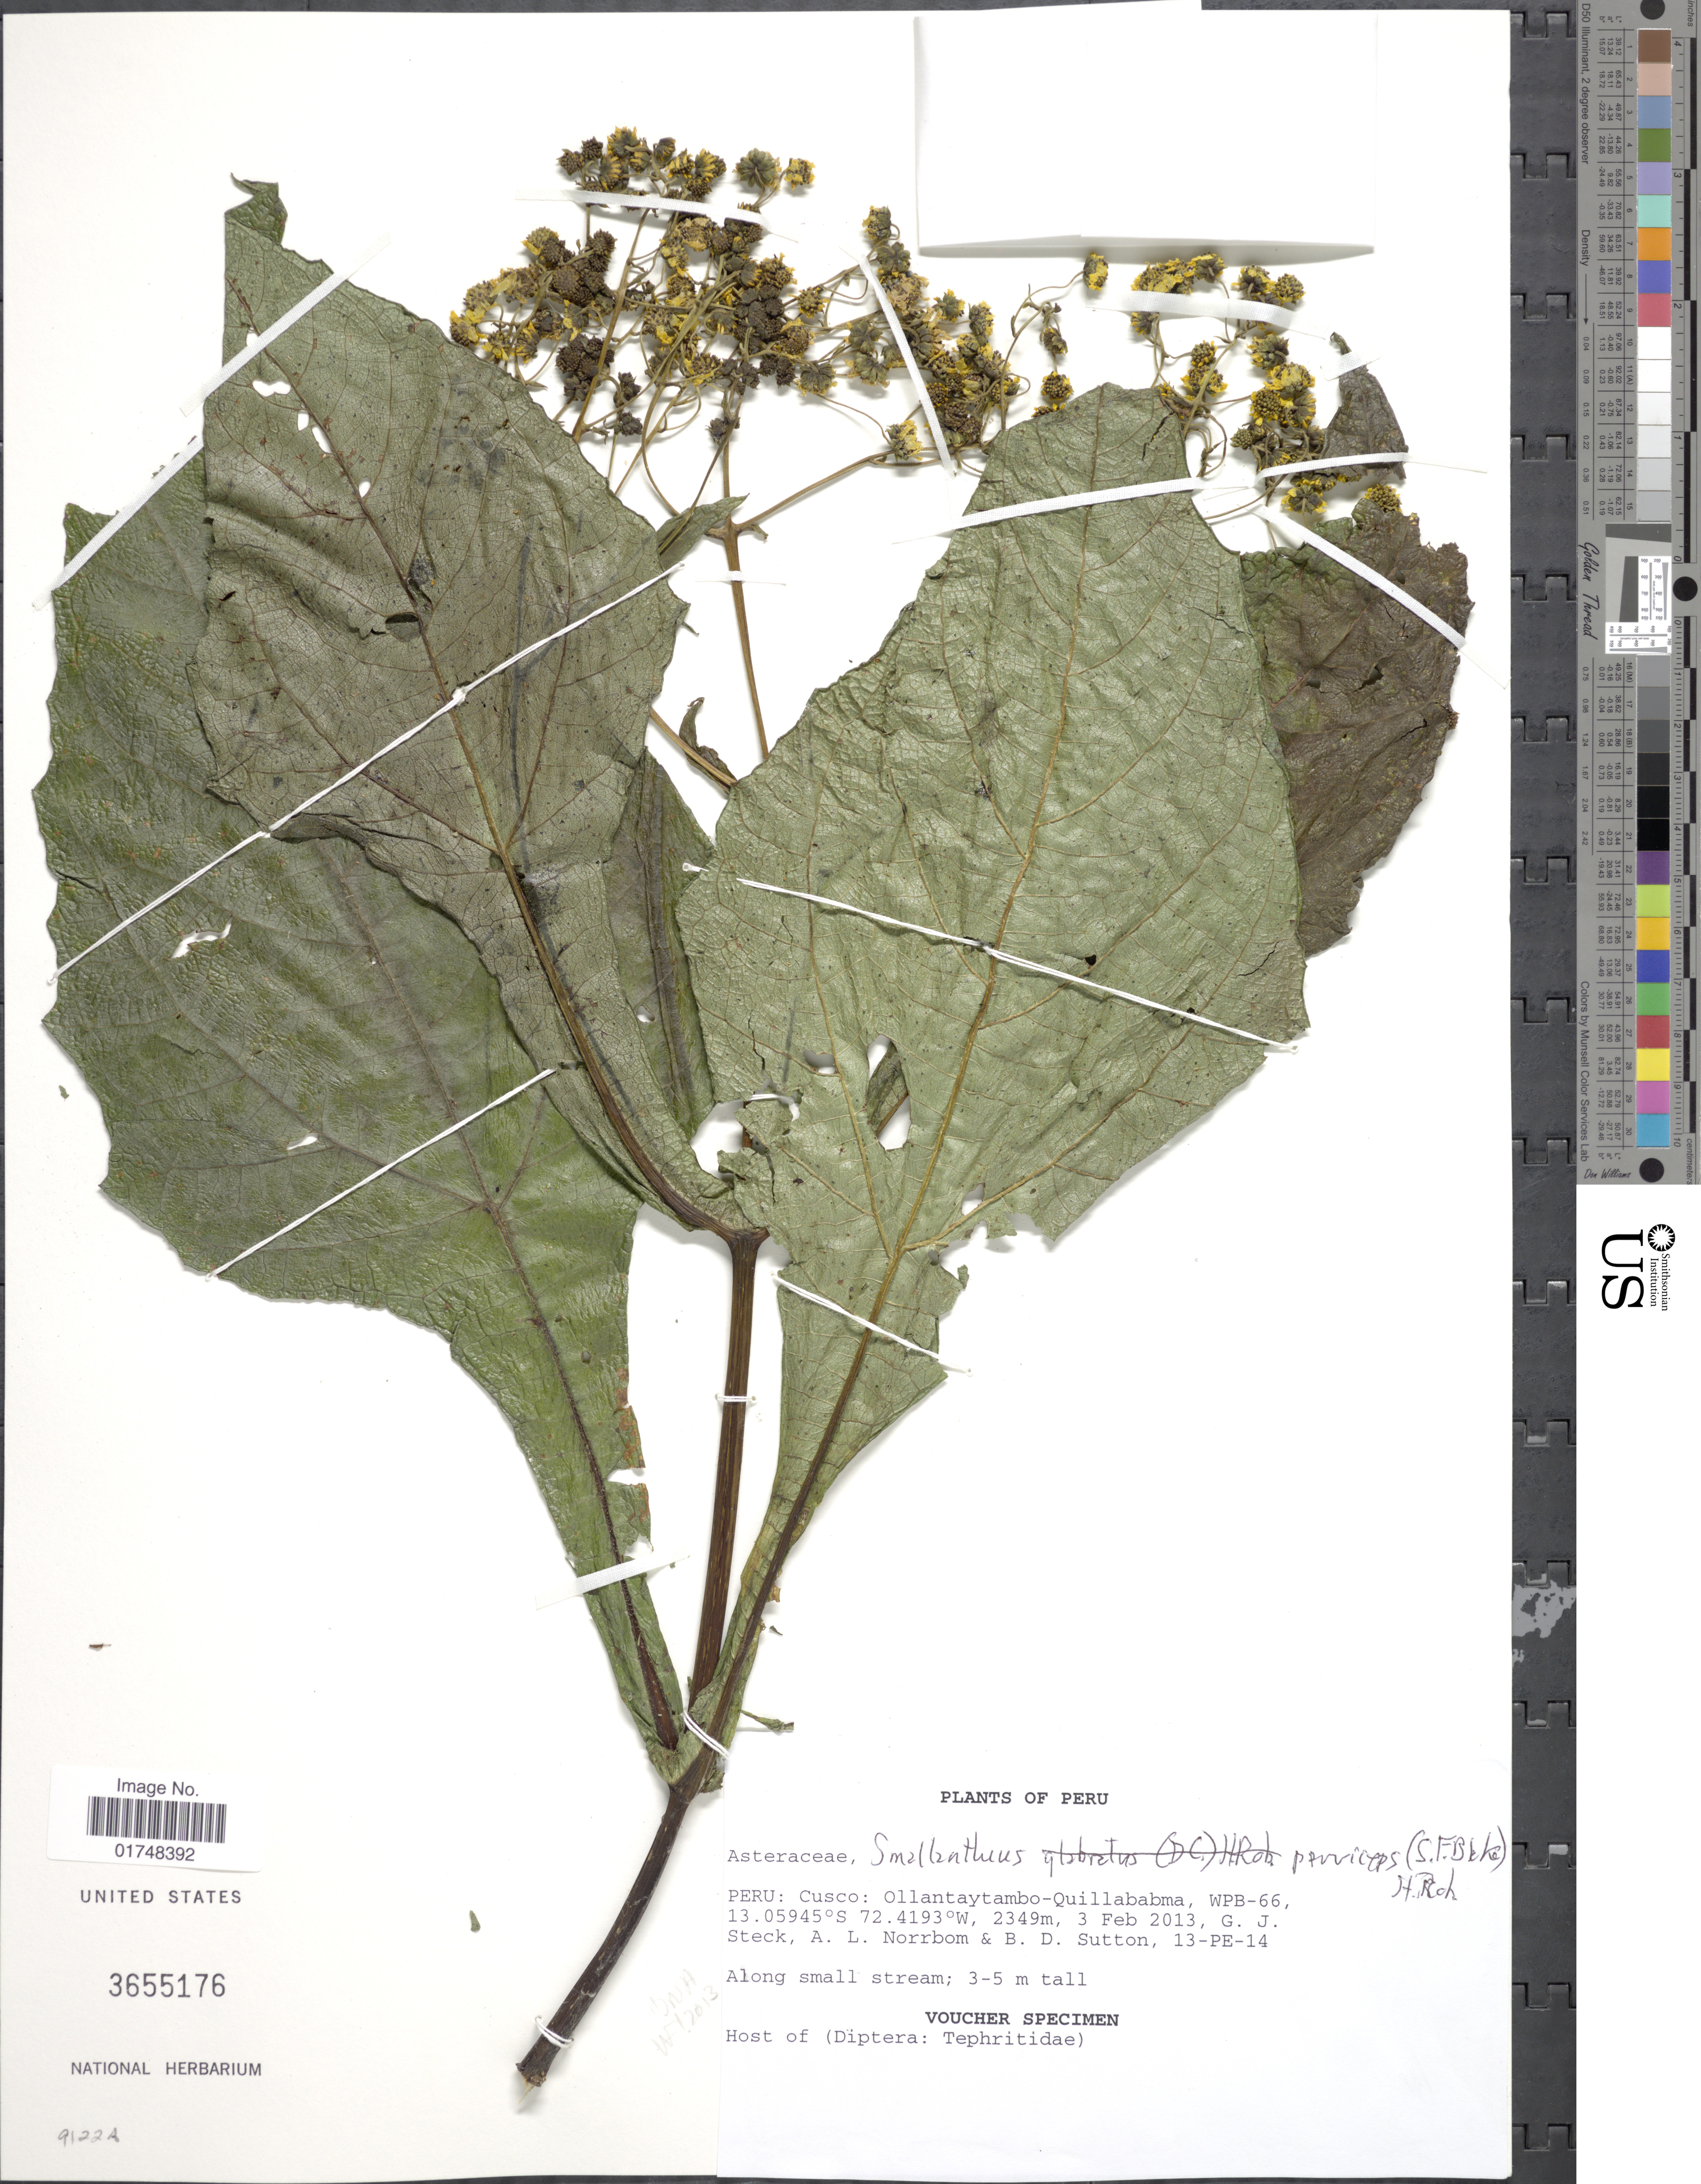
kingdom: Plantae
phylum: Tracheophyta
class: Magnoliopsida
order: Asterales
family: Asteraceae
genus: Smallanthus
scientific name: Smallanthus parviceps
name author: (S.F. Blake) H. Rob.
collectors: G. Steck, A. L. Norrbom & B. Sutton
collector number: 13-PE-14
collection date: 2013-02-03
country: Peru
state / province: Cusco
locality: Ollantaytambo-Quillabamba, WPB-66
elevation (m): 2349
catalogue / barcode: US 3655176